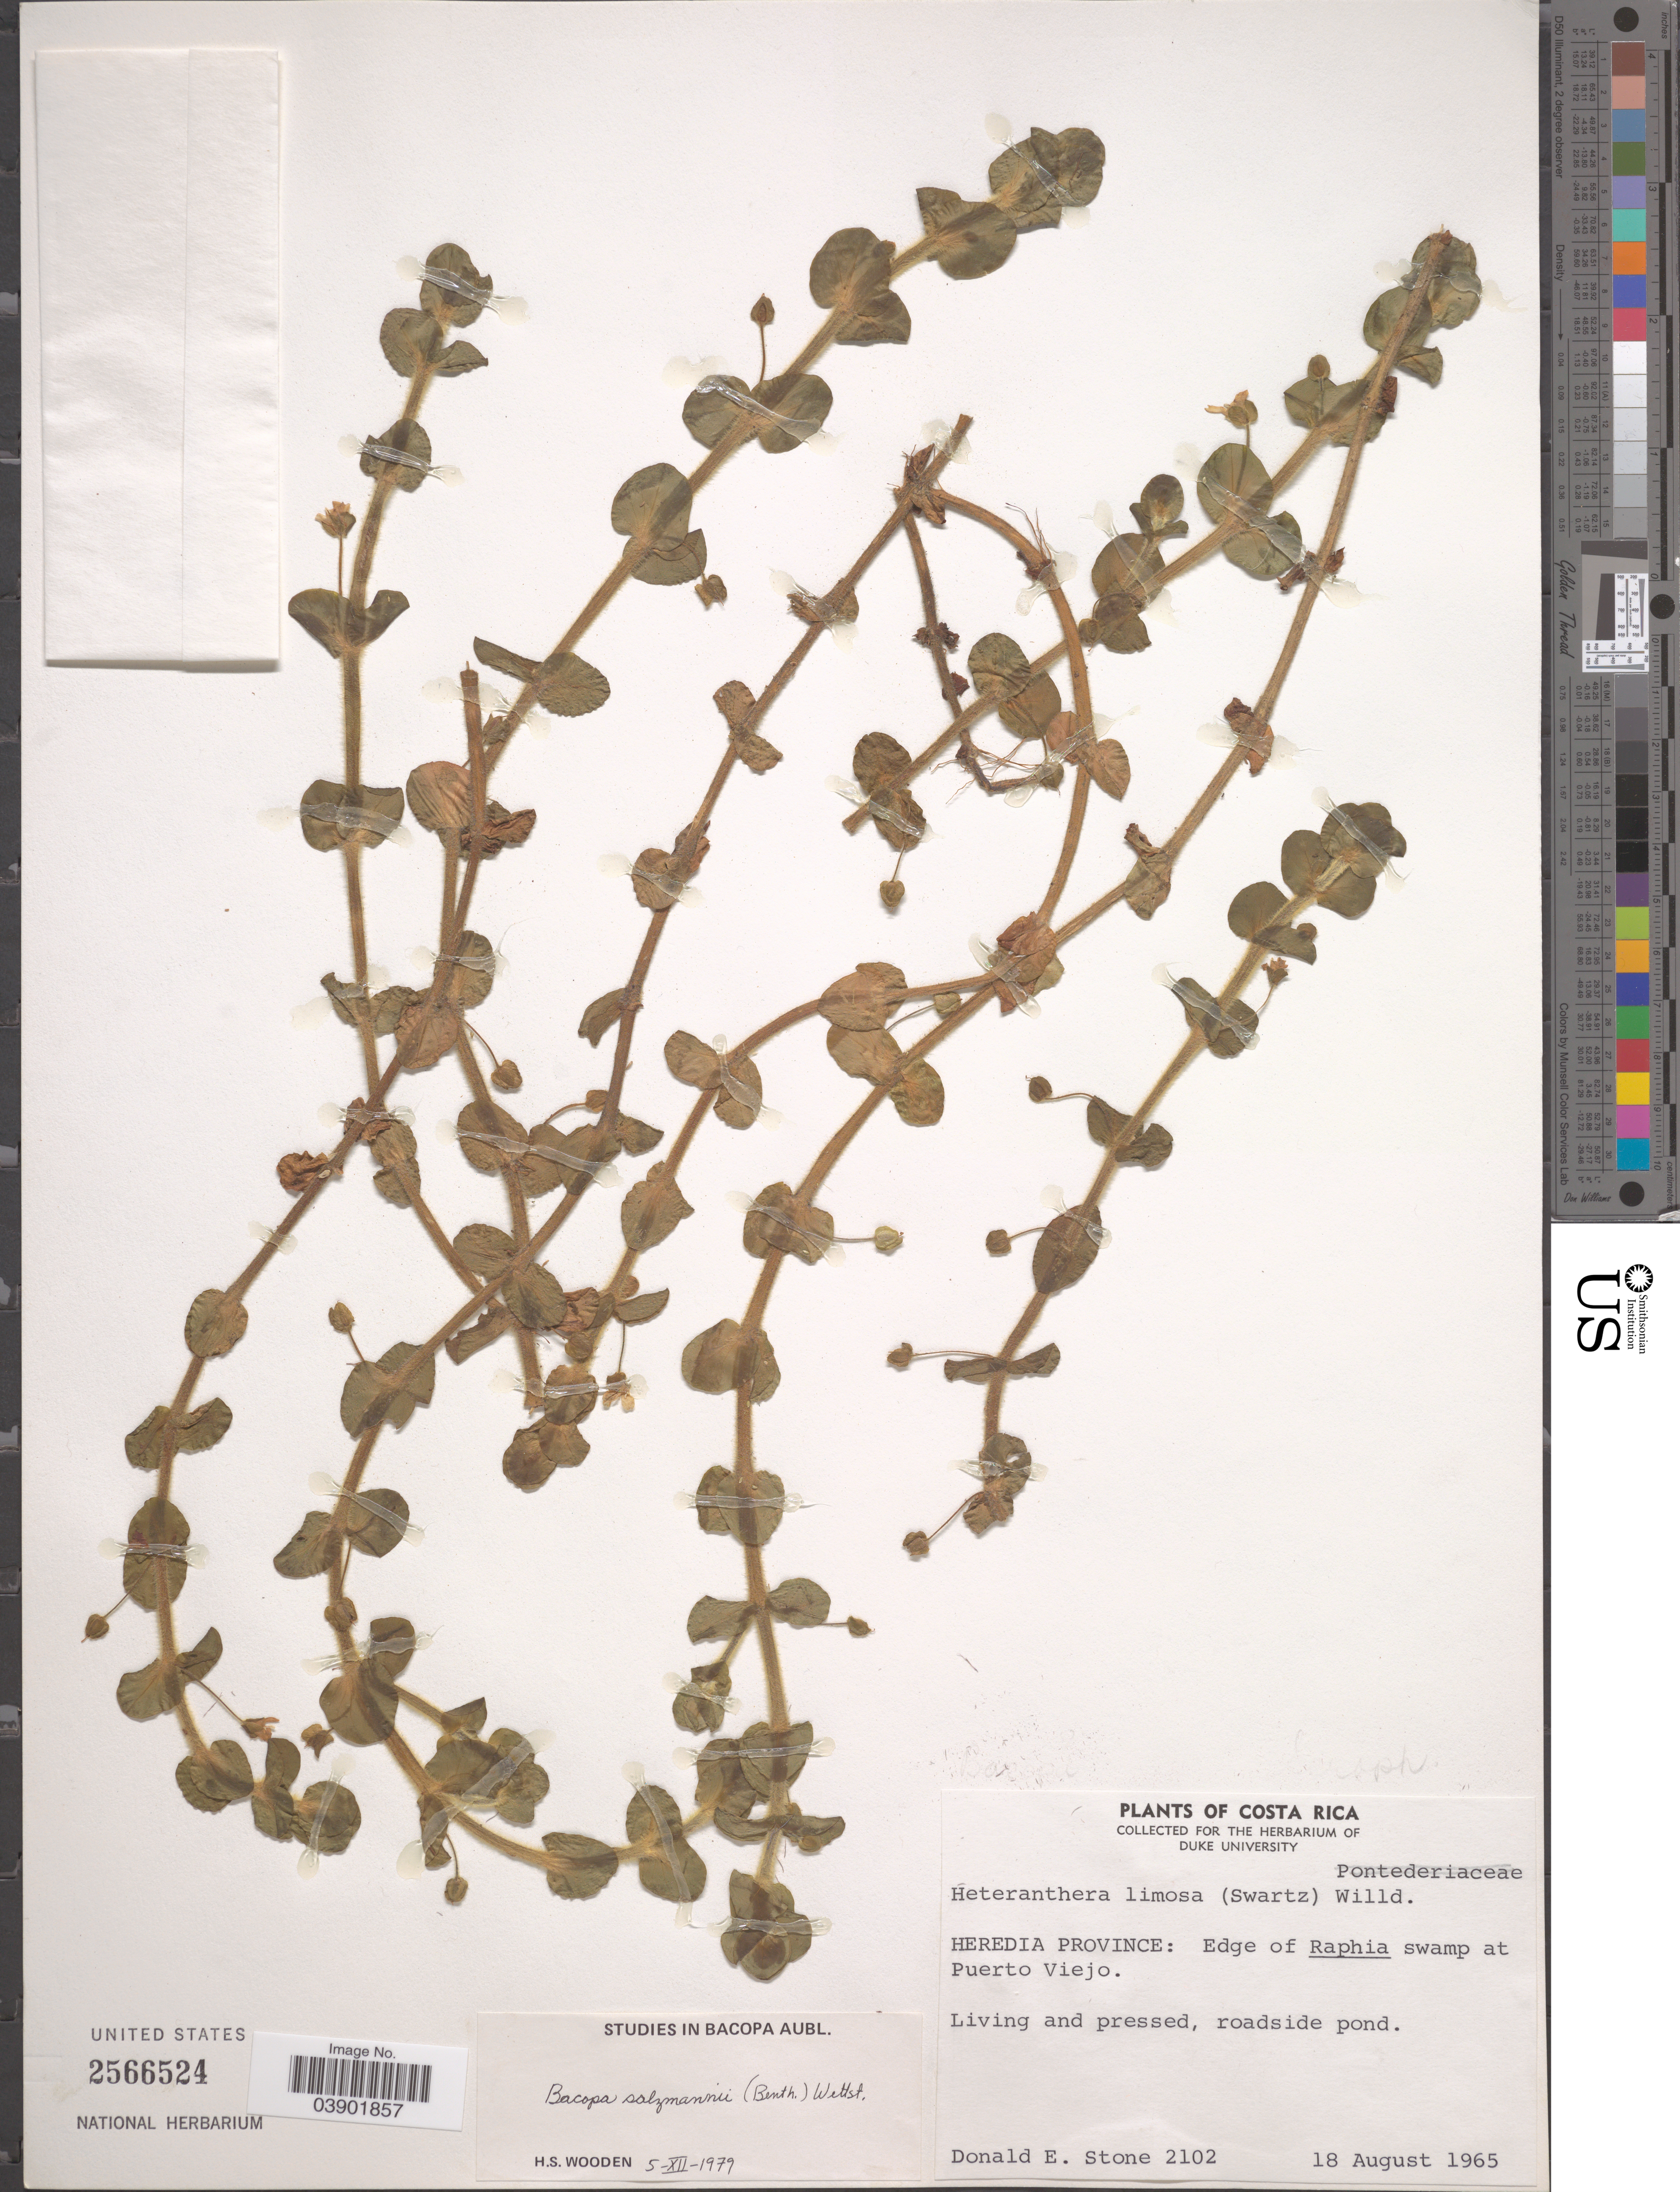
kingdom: Plantae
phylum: Tracheophyta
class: Magnoliopsida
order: Lamiales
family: Plantaginaceae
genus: Bacopa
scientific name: Bacopa salzmannii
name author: (Benth.) Wettst. ex Edwall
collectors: D. E. Stone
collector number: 2102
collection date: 1965-08-18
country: Costa Rica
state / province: Heredia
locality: Edge of Raphia swamp at Puerto Viejo.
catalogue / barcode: US 2566524